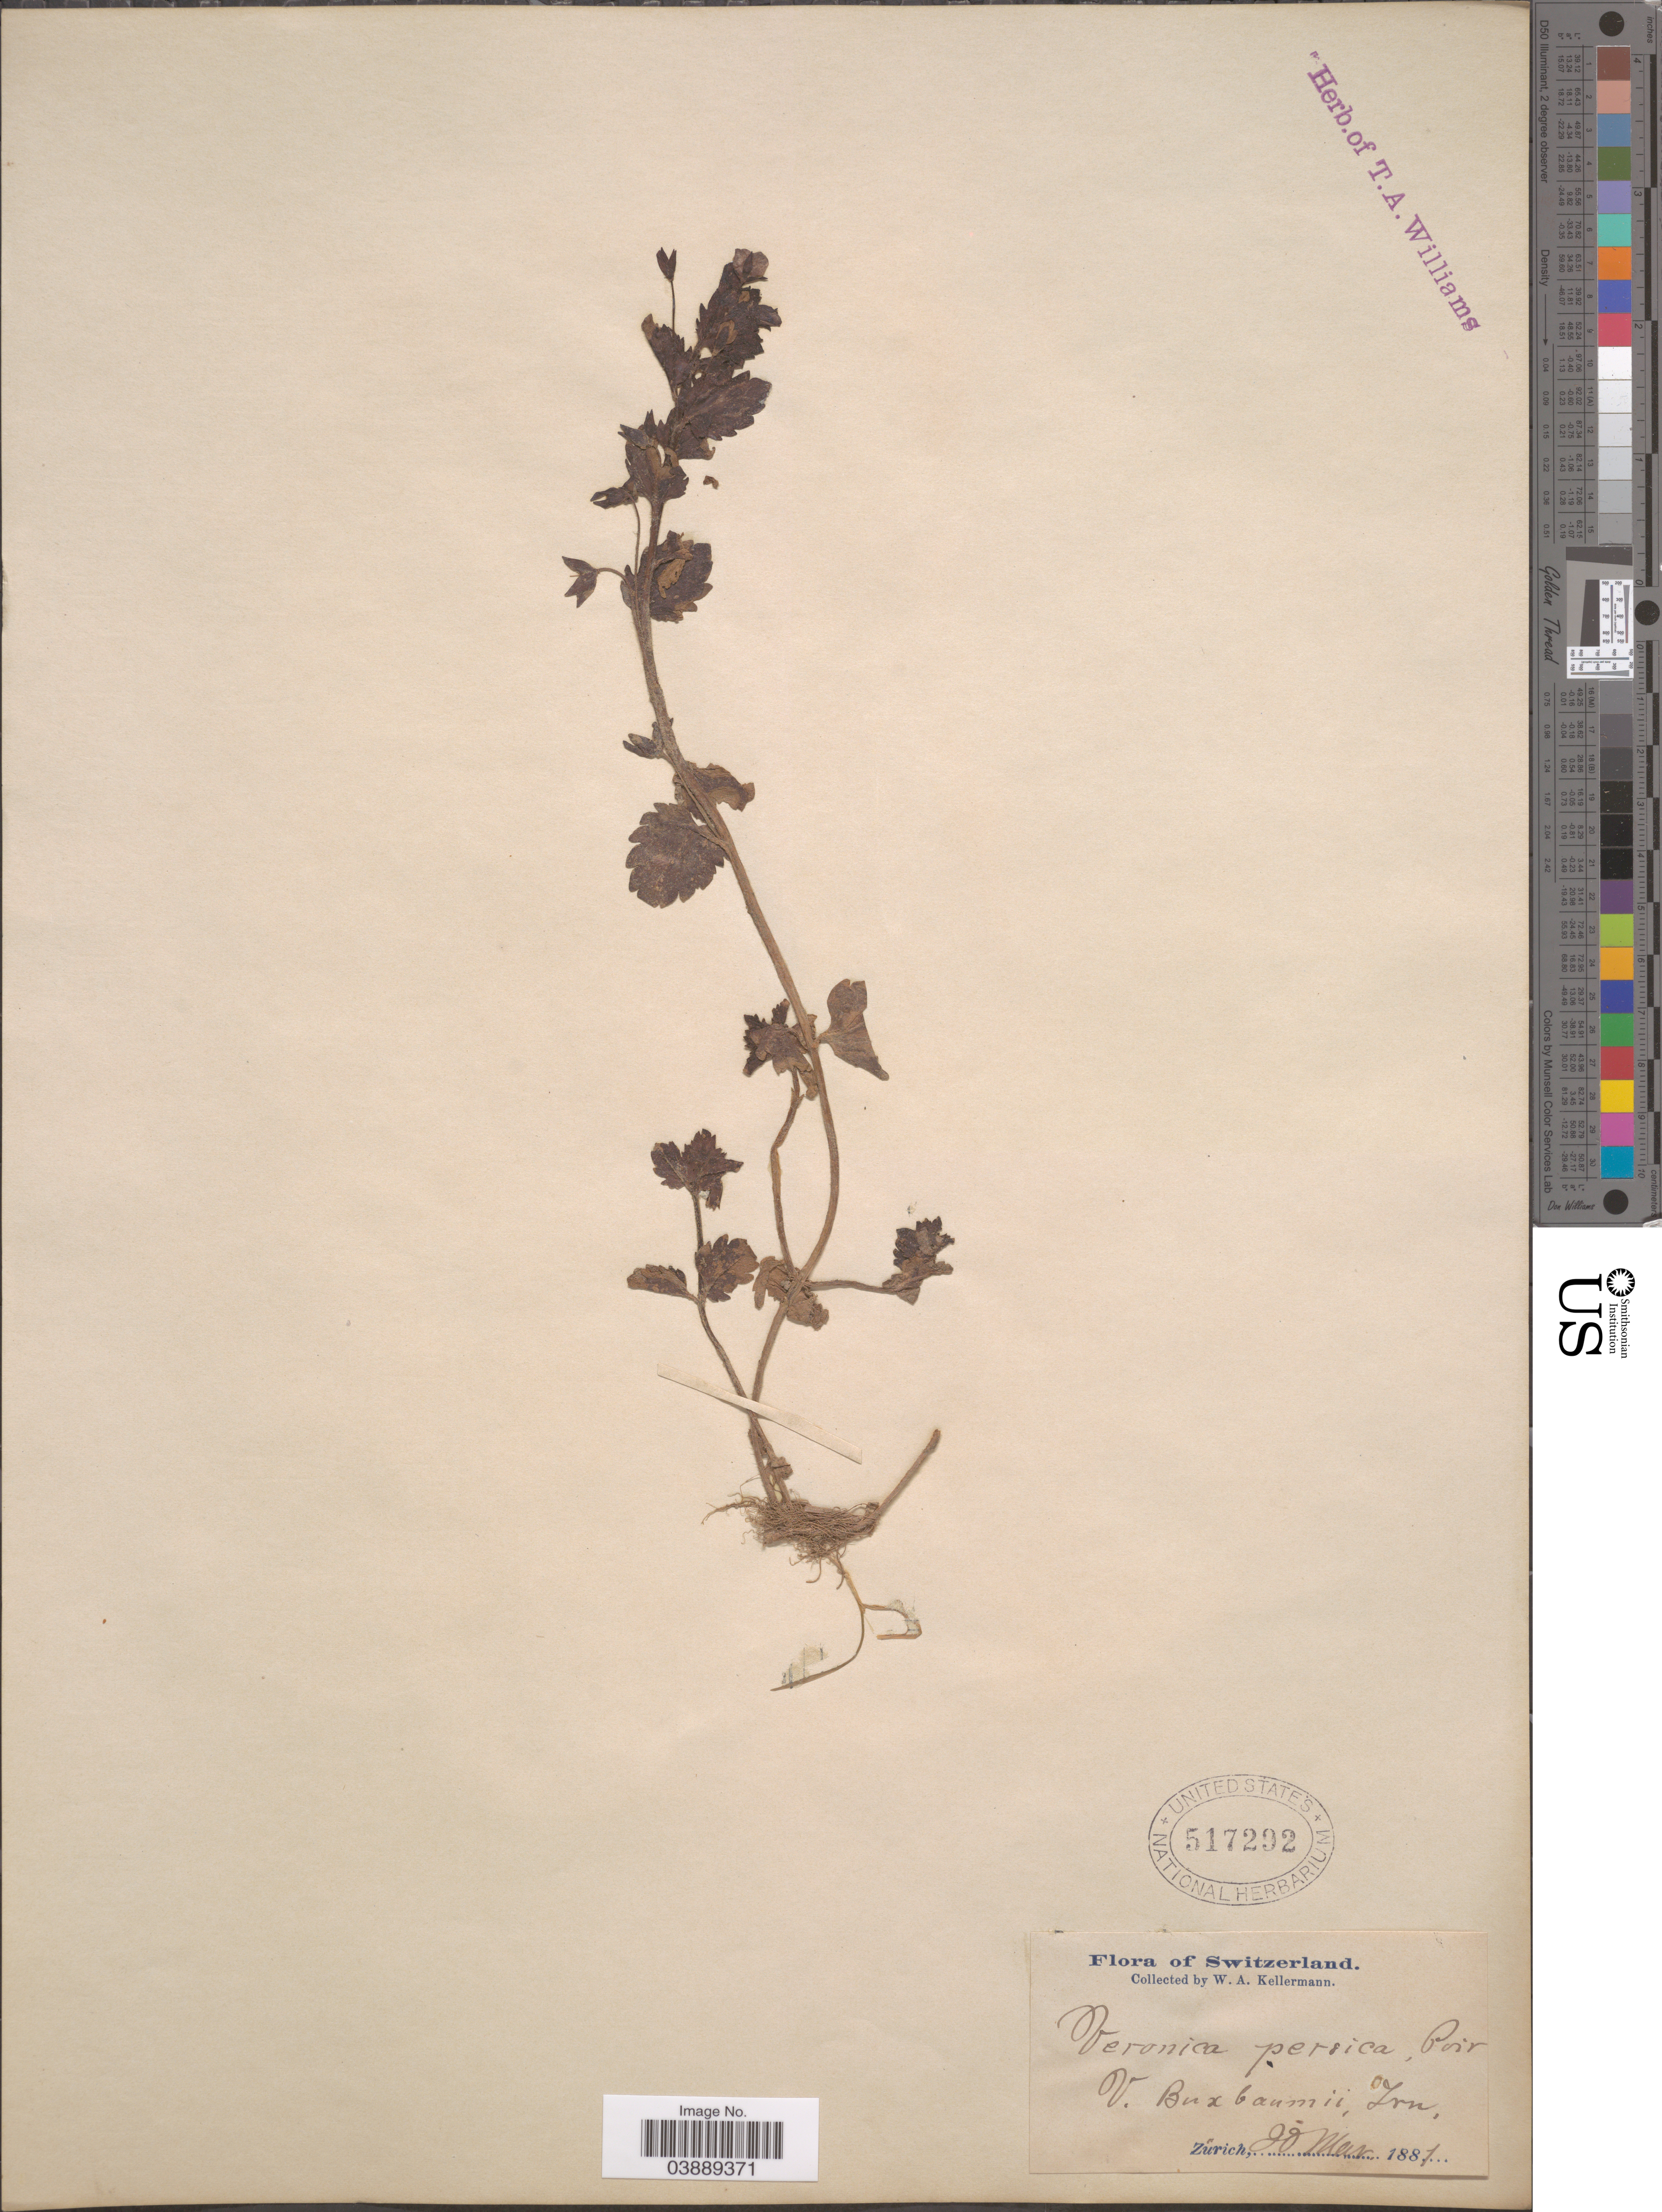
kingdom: Plantae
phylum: Tracheophyta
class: Magnoliopsida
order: Lamiales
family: Plantaginaceae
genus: Veronica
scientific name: Veronica persica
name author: Poir.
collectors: W. Kellerman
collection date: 1881-05-20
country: Switzerland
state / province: Zurich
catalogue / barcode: US 517292